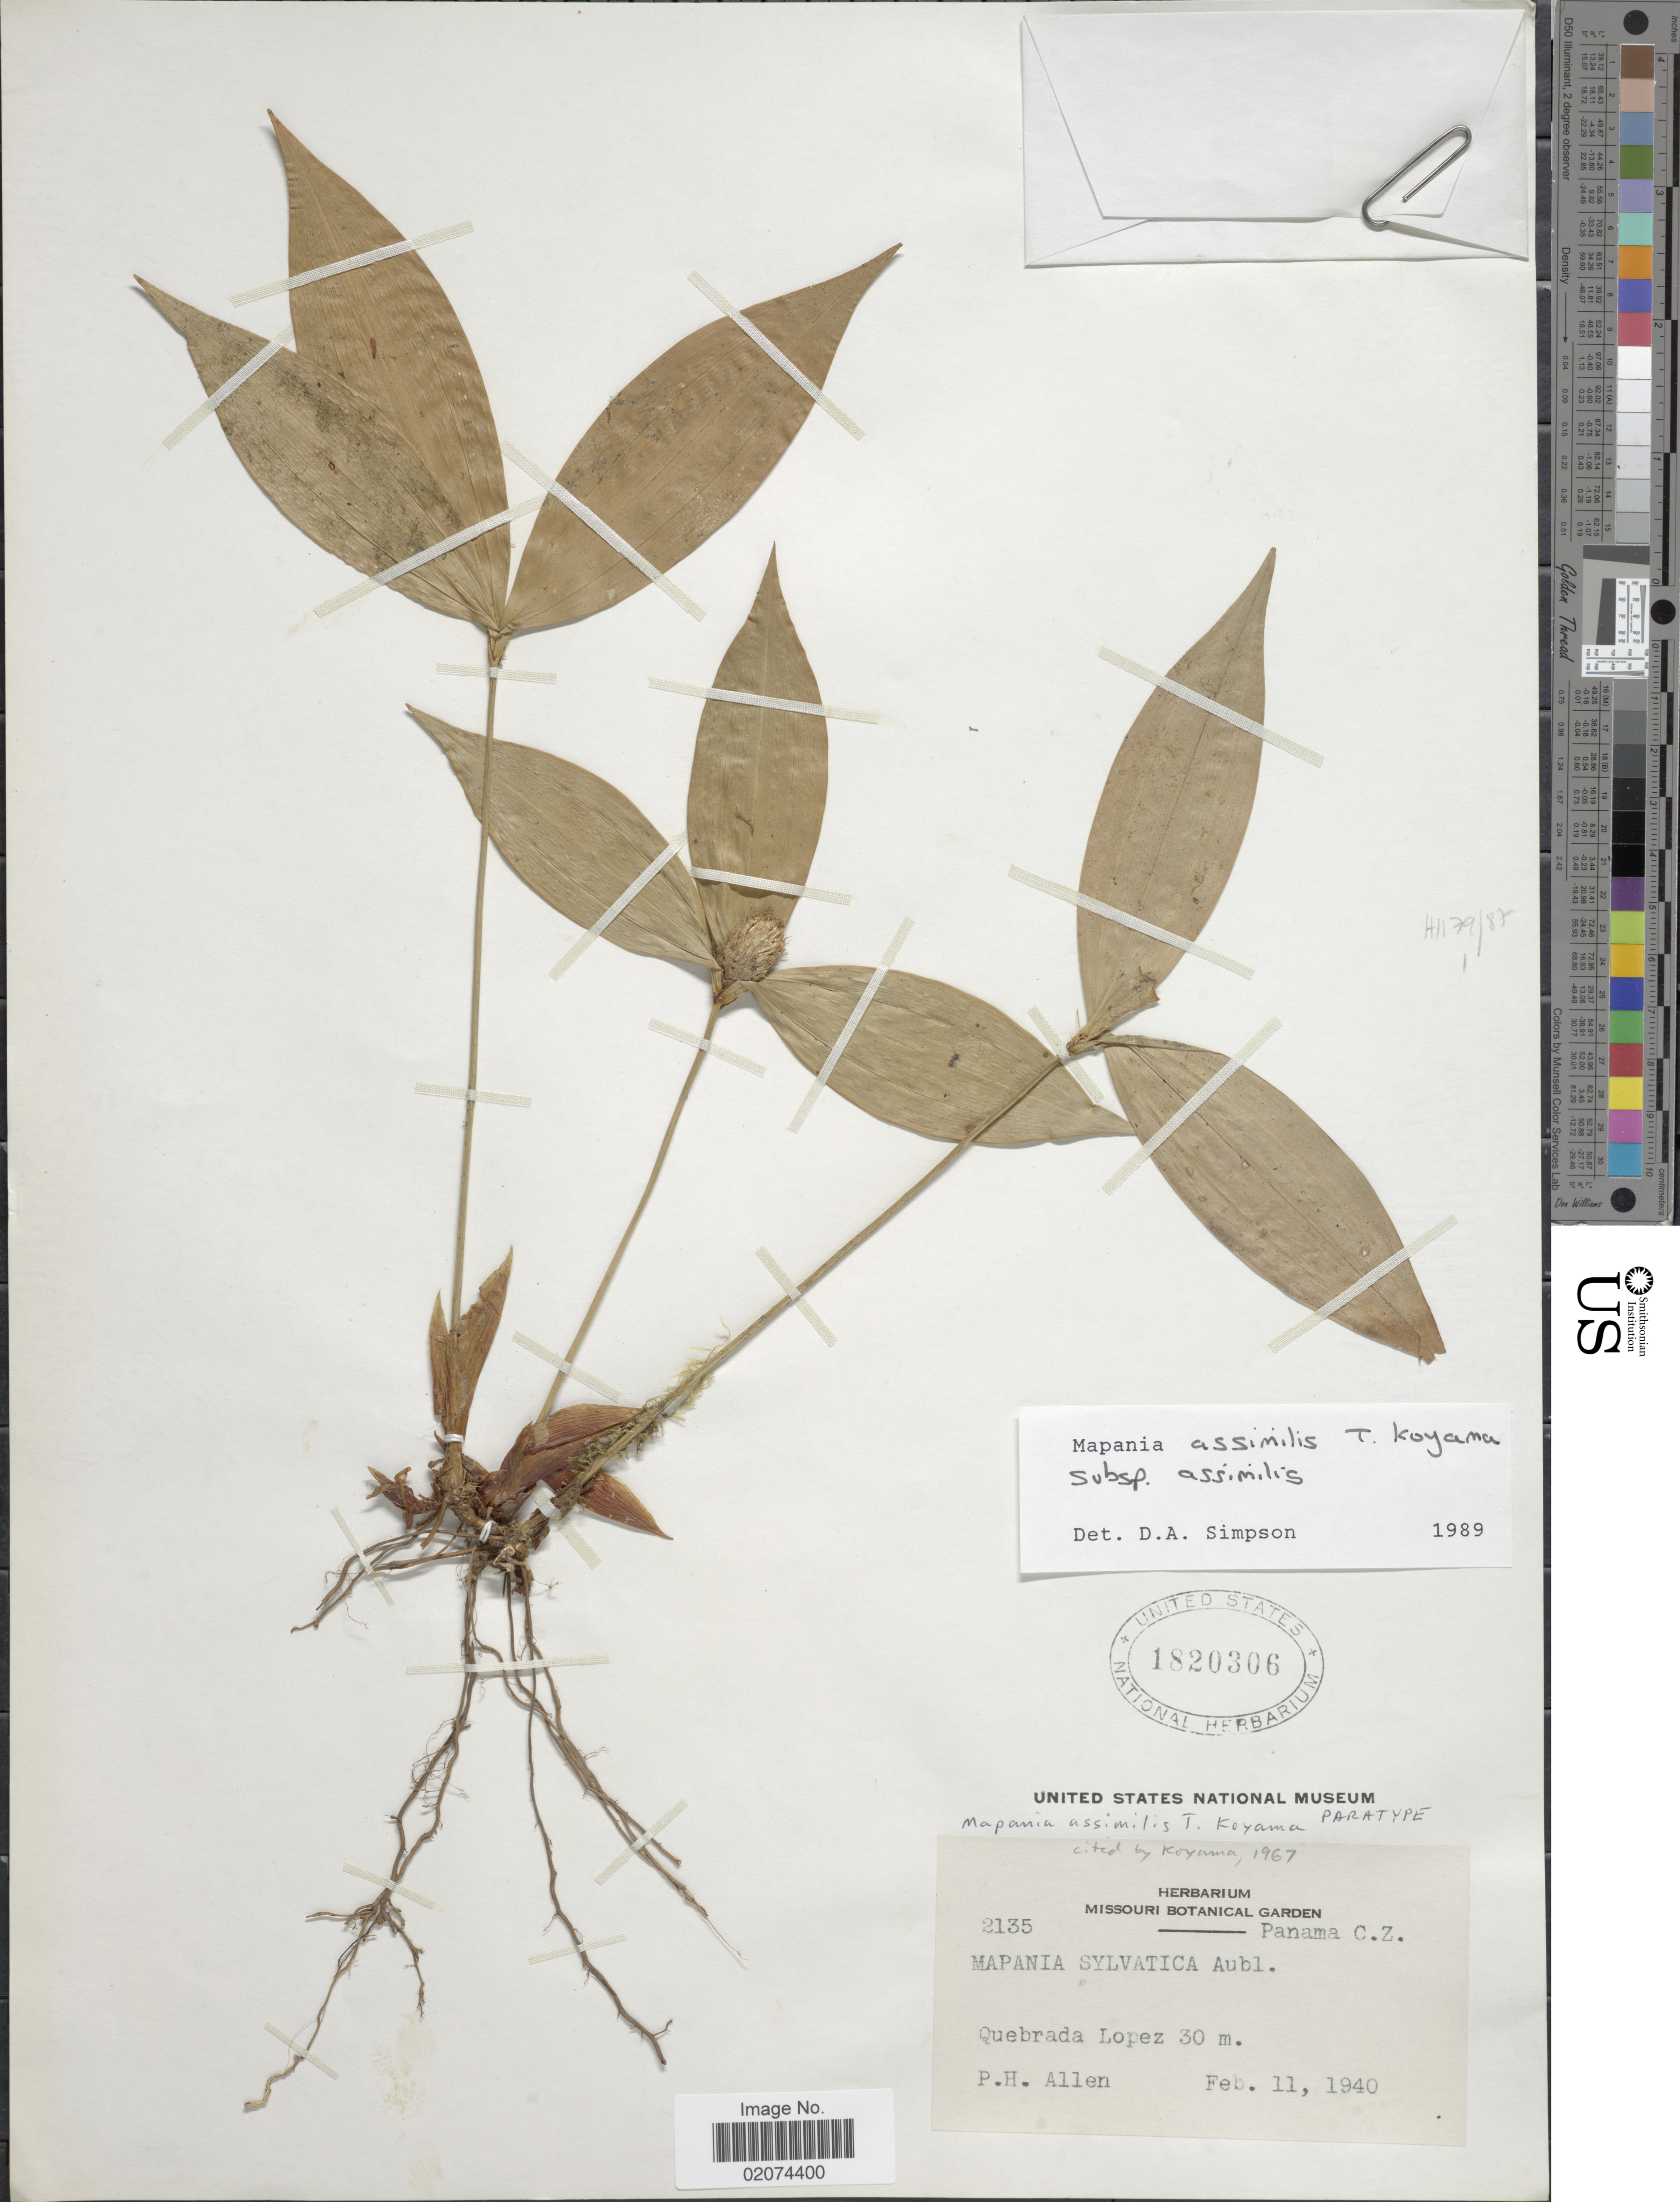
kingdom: Plantae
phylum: Tracheophyta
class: Liliopsida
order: Poales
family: Cyperaceae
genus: Mapania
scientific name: Mapania assimilis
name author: T. Koyama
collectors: P. H. Allen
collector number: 2135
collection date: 1940-02-11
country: Panama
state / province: Panamá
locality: Panama C. Z. Quebrada Lopez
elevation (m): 30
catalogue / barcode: US 1820306